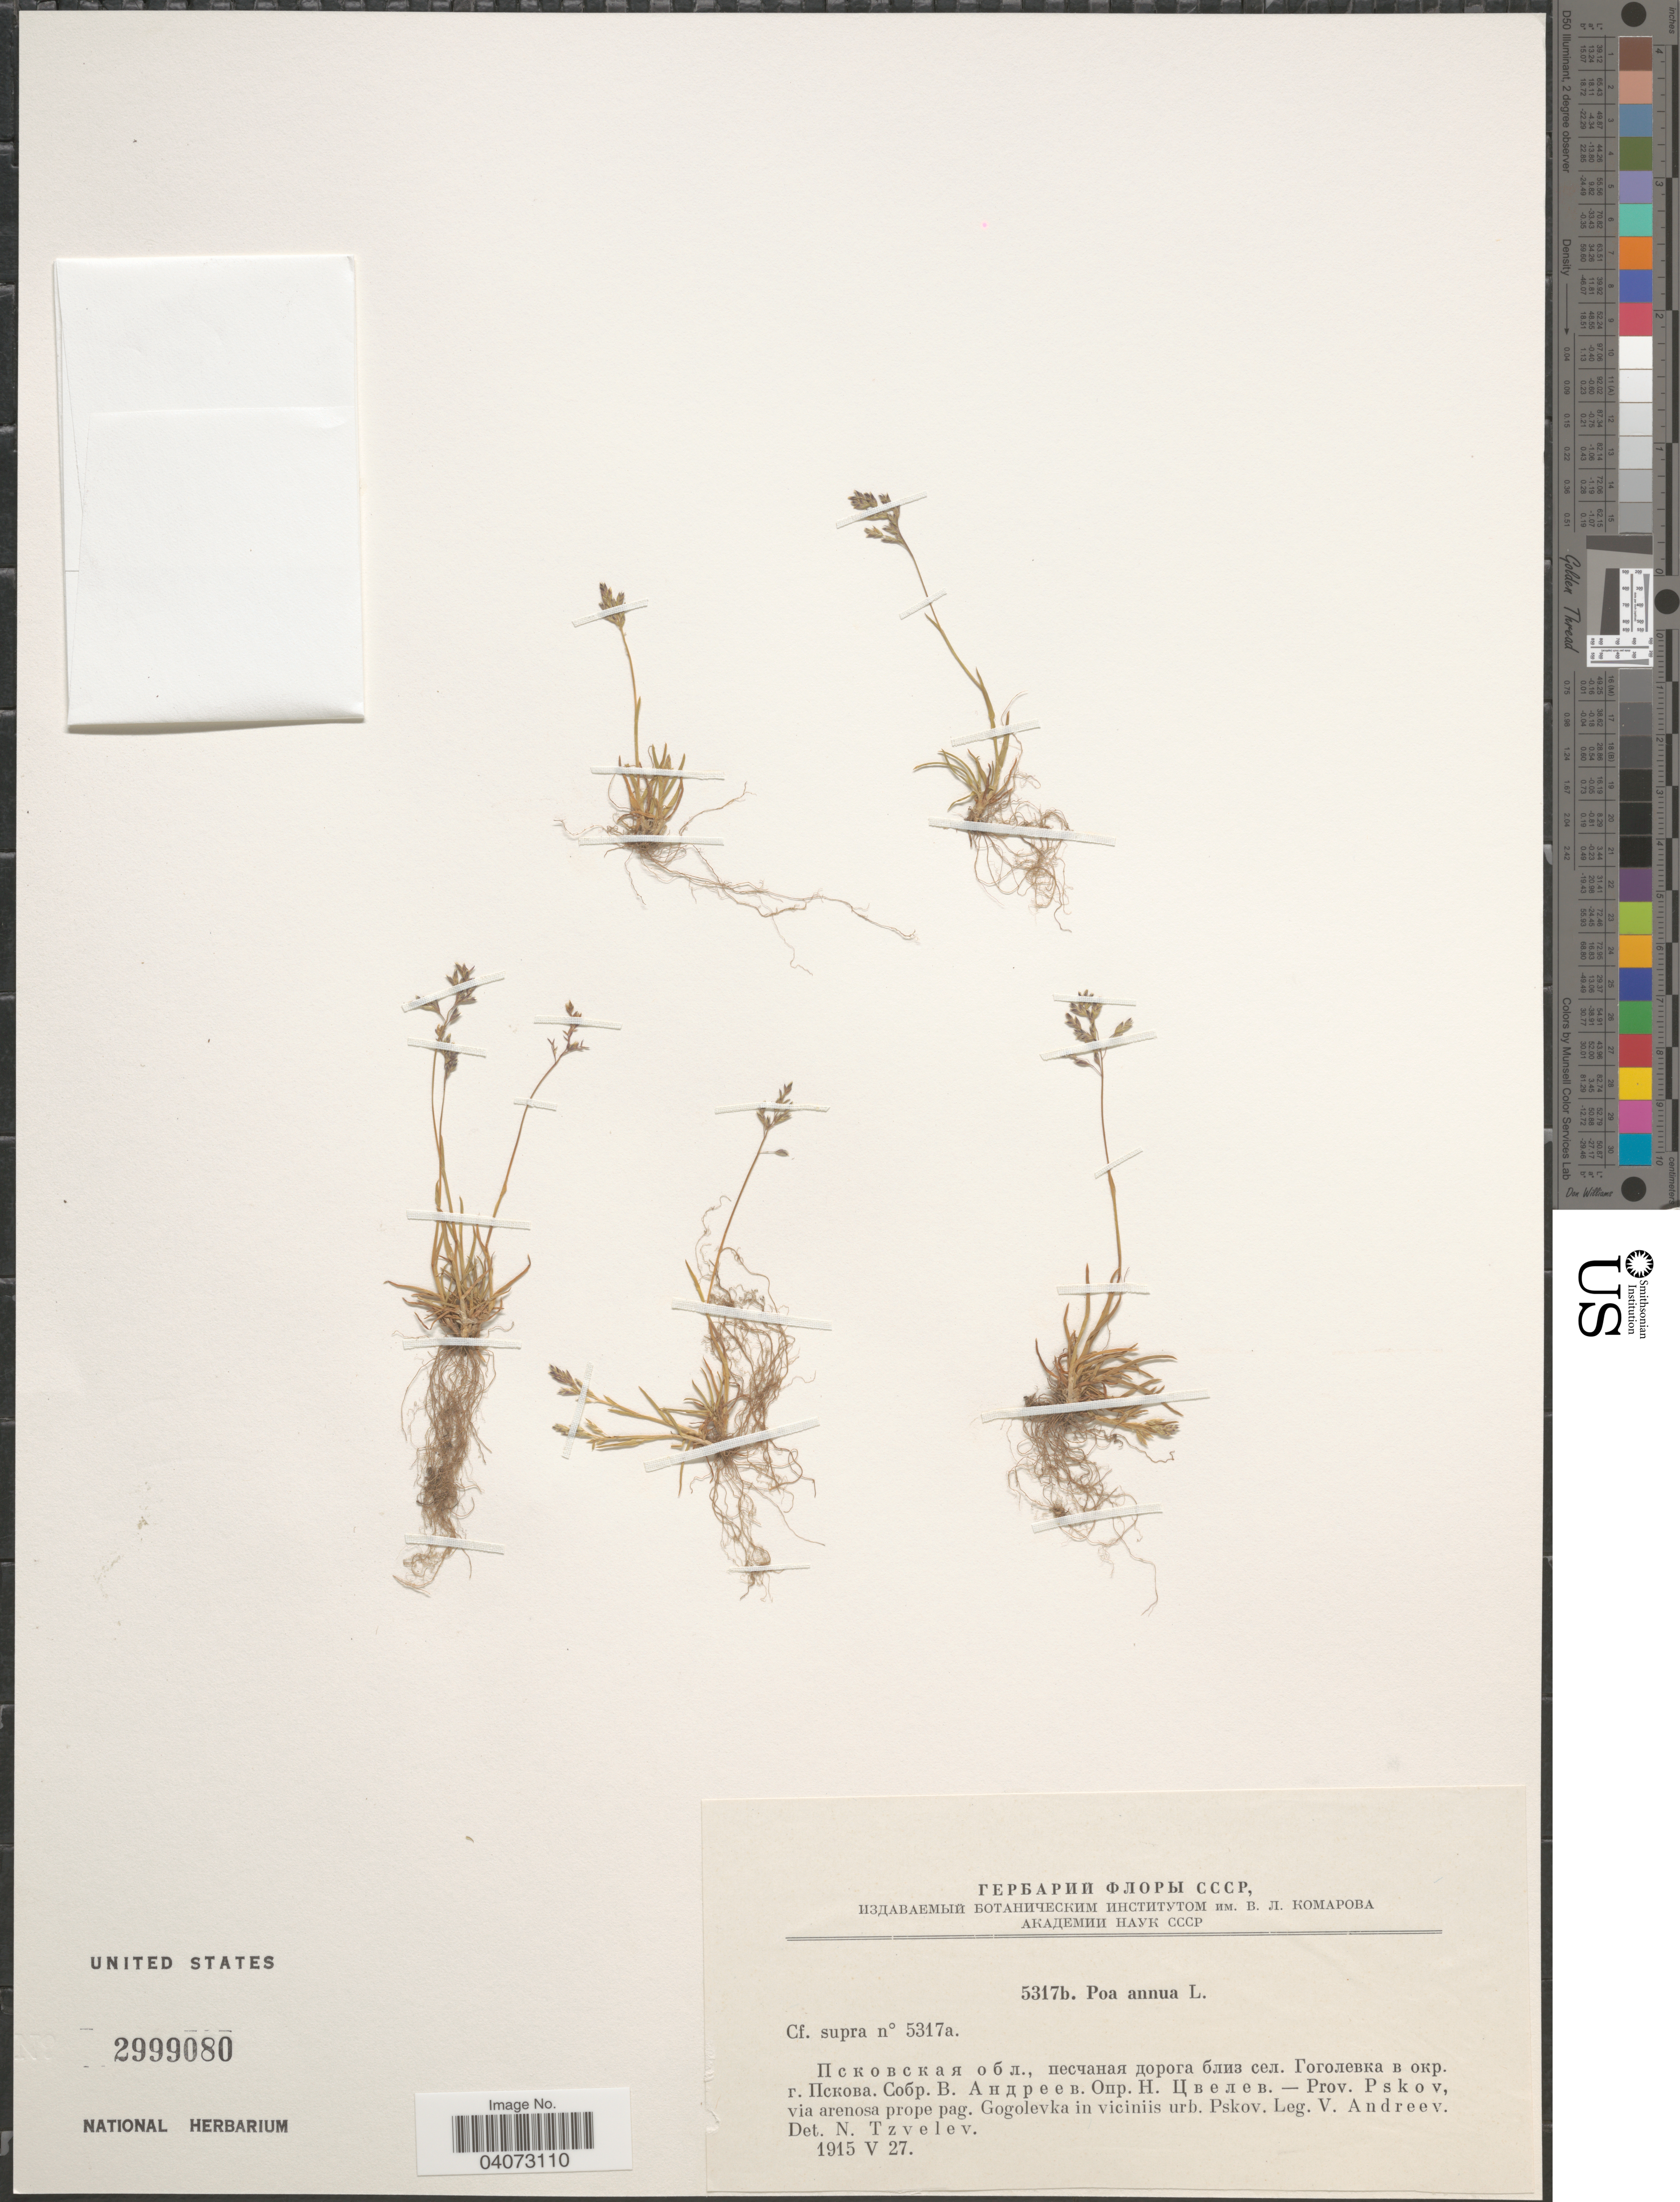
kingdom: Plantae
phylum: Tracheophyta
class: Liliopsida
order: Poales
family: Poaceae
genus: Poa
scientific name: Poa annua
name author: L.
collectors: V. Andreev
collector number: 5317b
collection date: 1915-05-27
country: Russian Federation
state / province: Pskov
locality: Via arenosa prope pag. Gogolevka in viciniis urb. Pskov.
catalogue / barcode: US 2999080